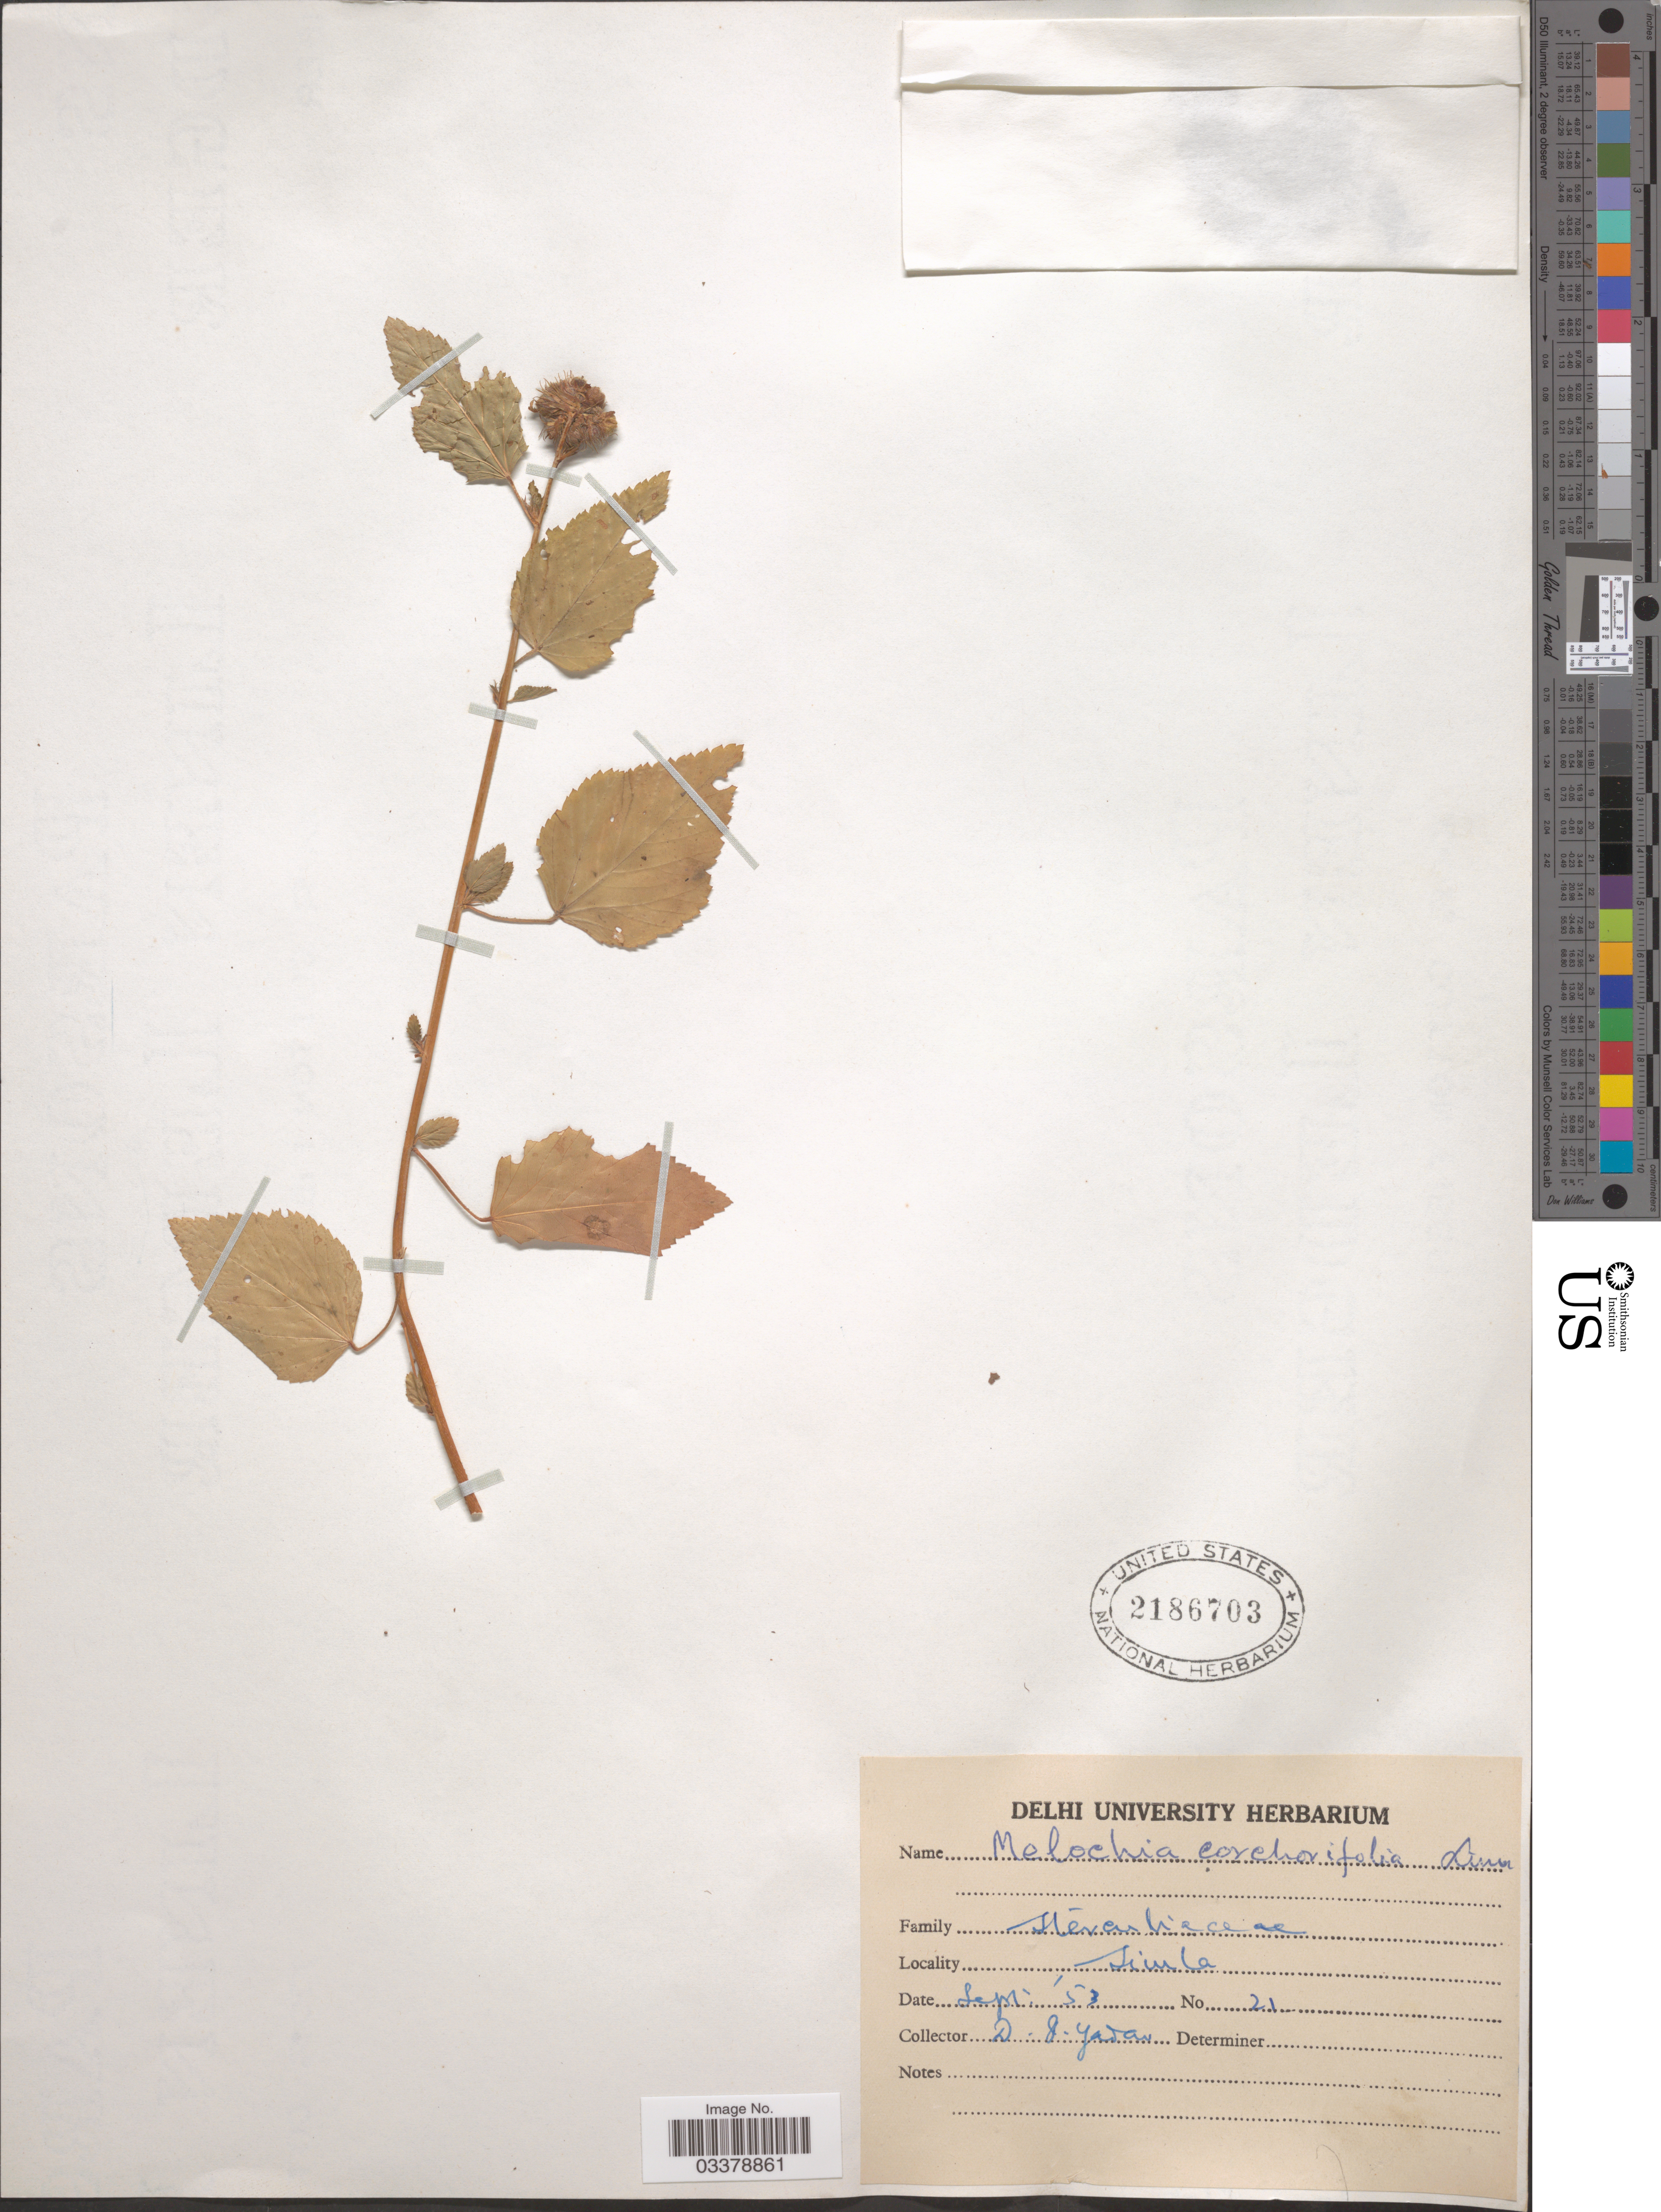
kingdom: Plantae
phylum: Tracheophyta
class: Magnoliopsida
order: Malvales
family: Malvaceae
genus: Melochia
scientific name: Melochia corchorifolia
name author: L.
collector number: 21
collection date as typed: Transcribed d/m/y: /9/53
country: India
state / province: Delhi, Capital Territory of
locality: Simla.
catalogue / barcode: US 2186703